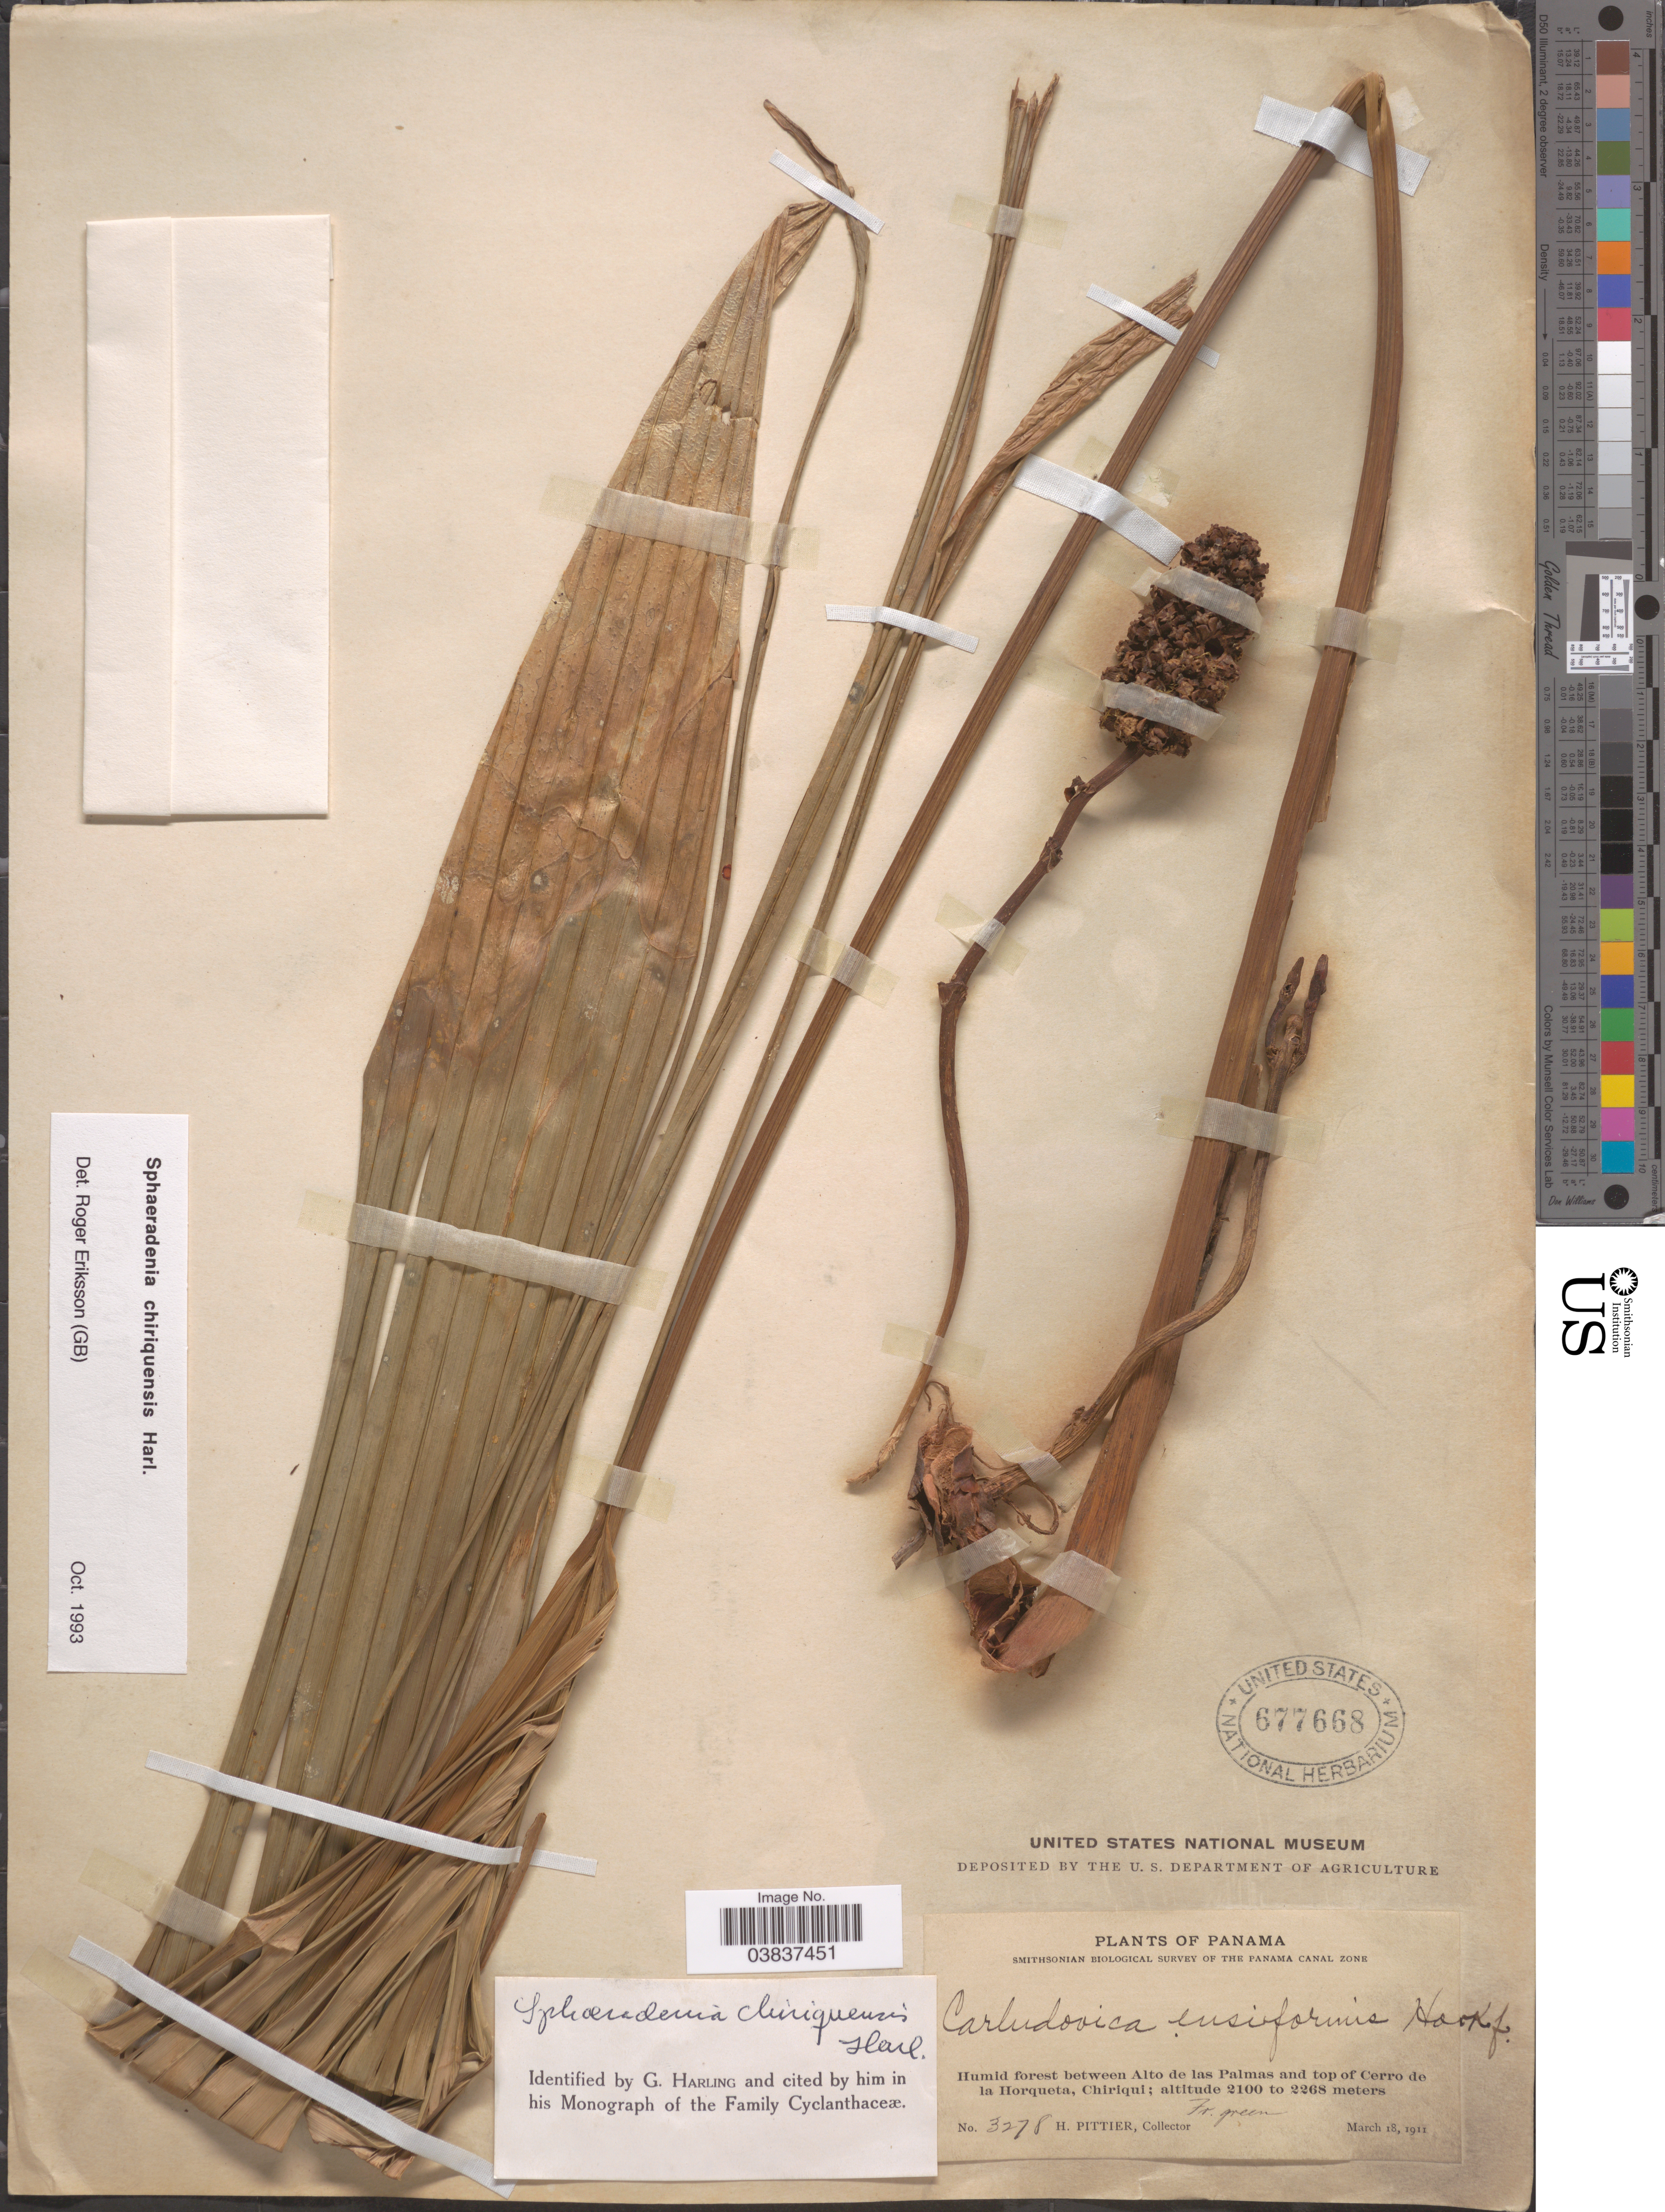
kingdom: Plantae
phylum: Tracheophyta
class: Liliopsida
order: Pandanales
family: Cyclanthaceae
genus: Sphaeradenia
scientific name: Sphaeradenia chiriquensis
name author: Harling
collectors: H. F. Pittier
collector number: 3278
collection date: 1911-03-18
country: Panama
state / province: Chiriqui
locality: Humid forest between Alto de las Palmas and top of Cerro de la Horqueta.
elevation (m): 2100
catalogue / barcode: US 677668